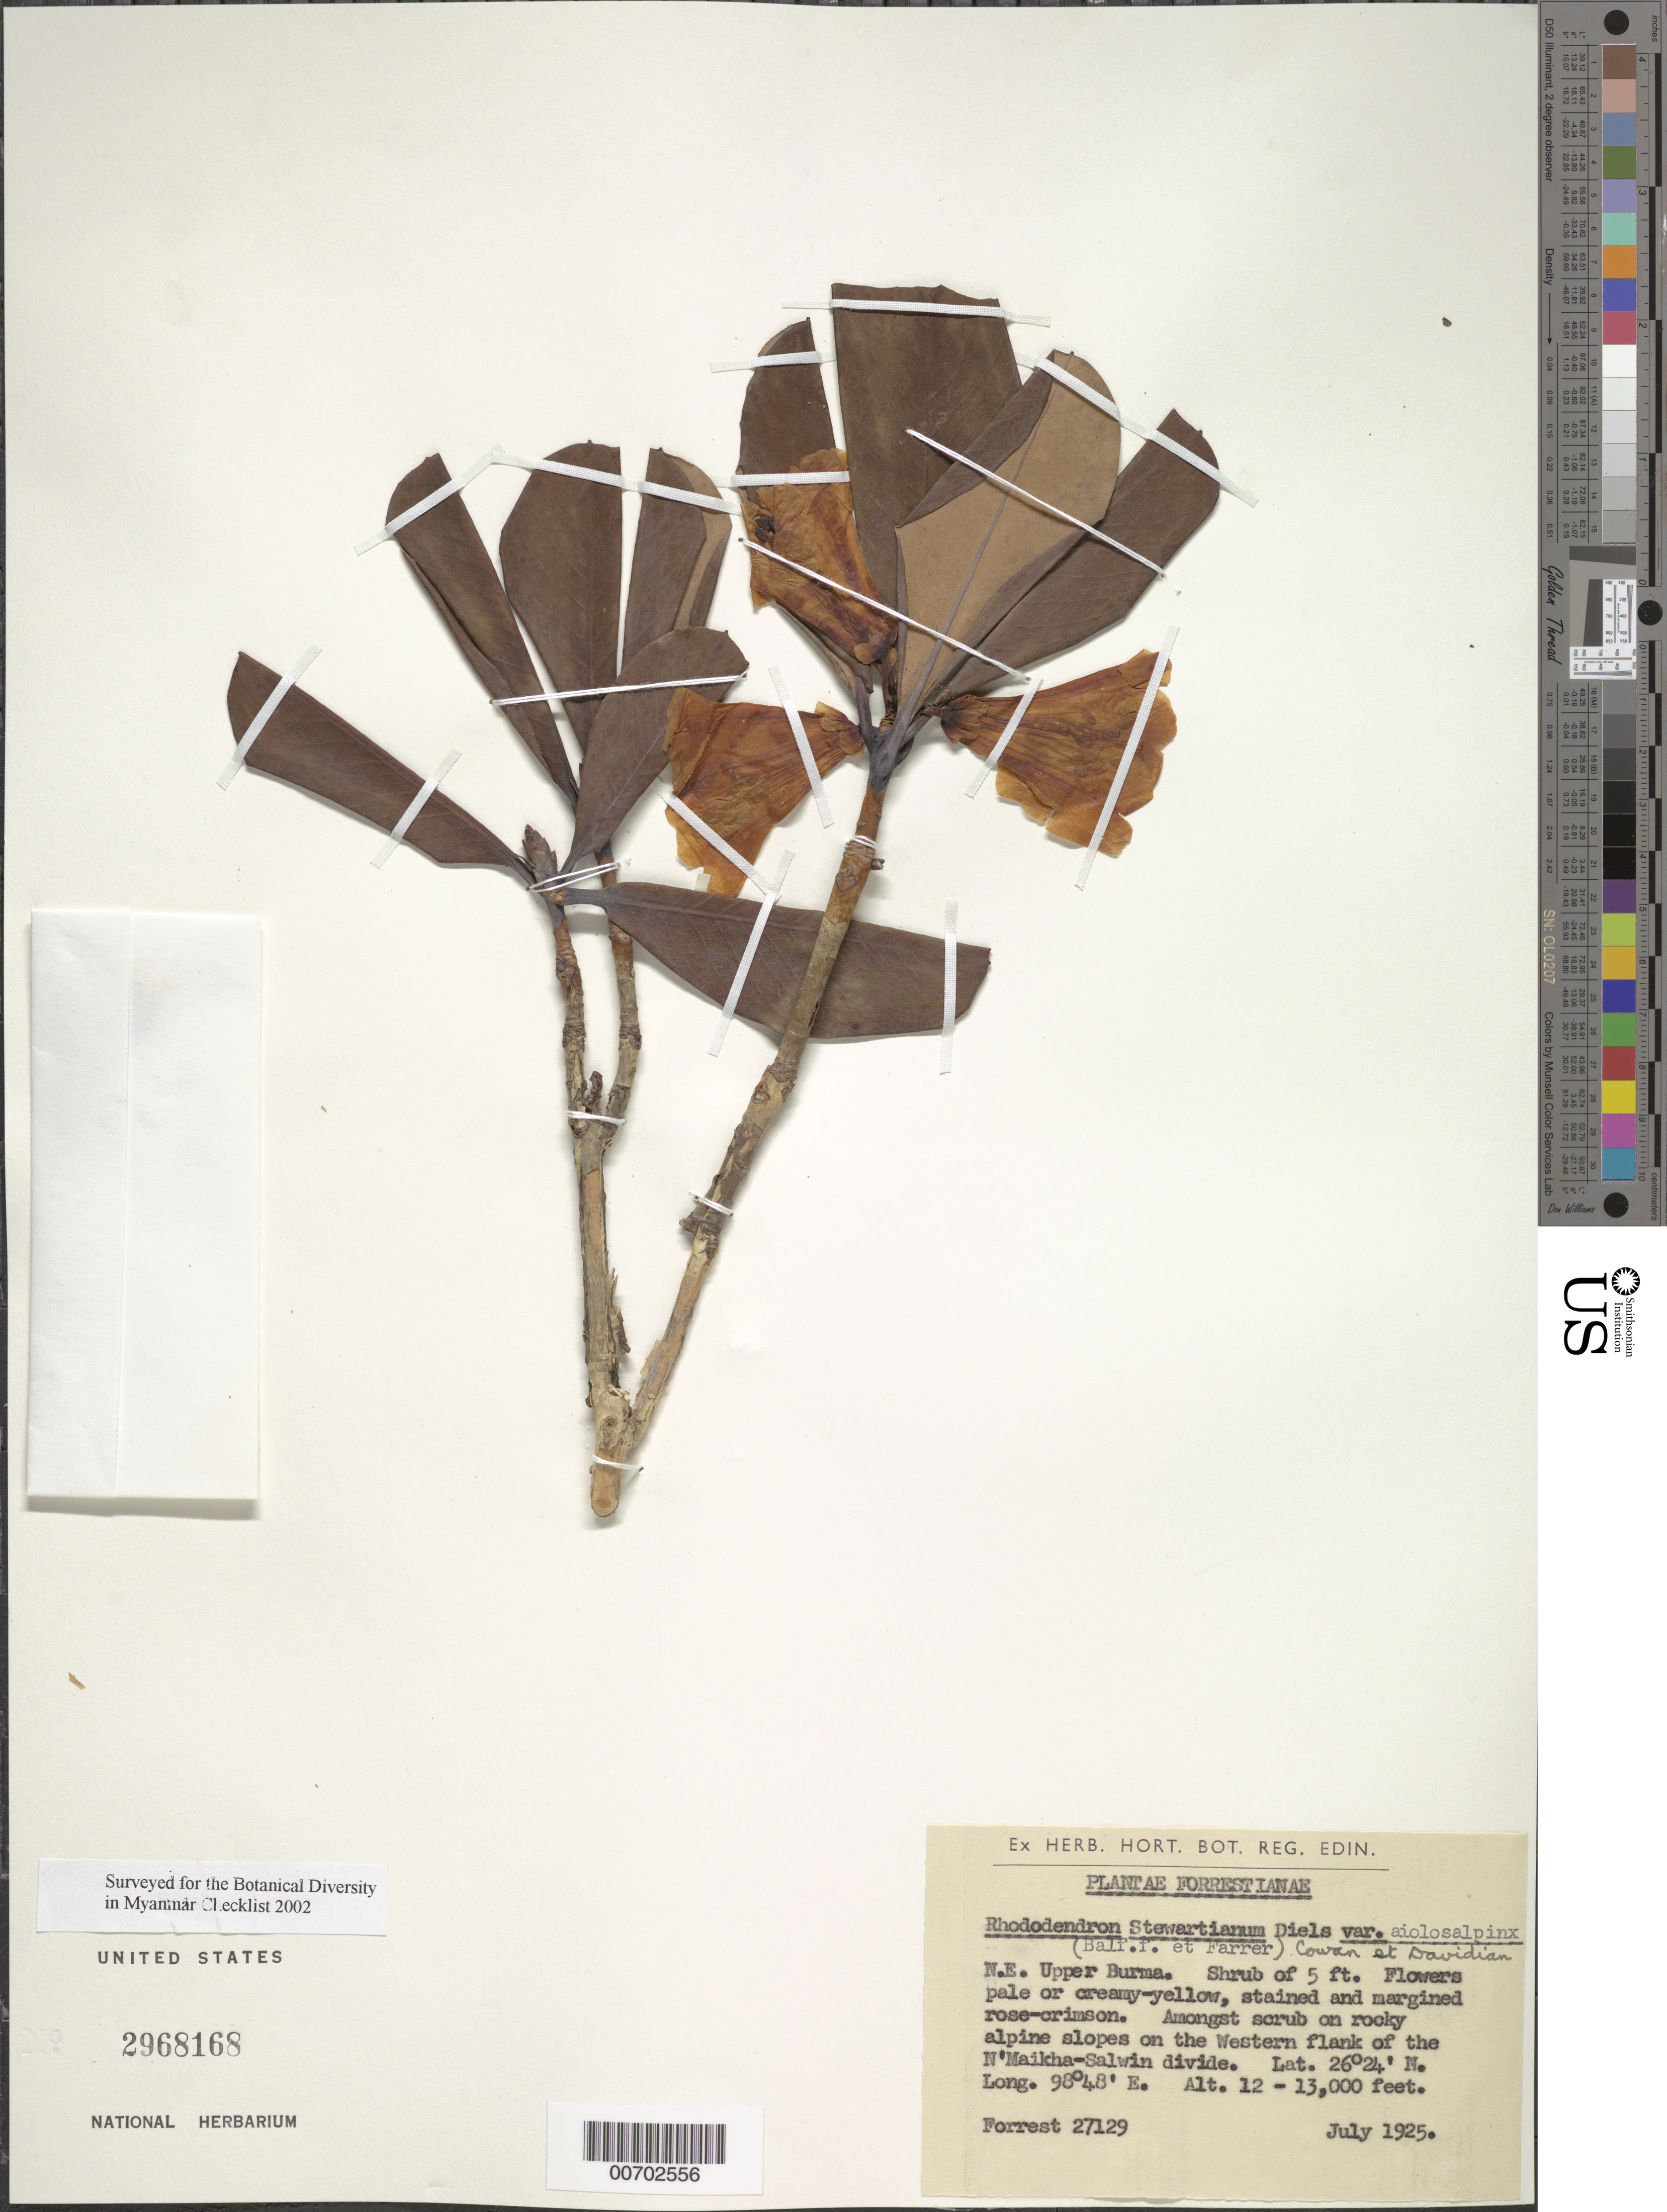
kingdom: Plantae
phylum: Tracheophyta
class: Magnoliopsida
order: Ericales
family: Ericaceae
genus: Rhododendron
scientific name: Rhododendron stewartianum var. aiolosalpinx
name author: (Balf. f. & Farrer) Cowan & Davidian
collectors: G. Forrest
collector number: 27129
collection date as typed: Jul 1925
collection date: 1925-07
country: Myanmar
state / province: Kachin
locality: N'Maikha-Salwin Divide, W flank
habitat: Among scrub on rocky alpine slopes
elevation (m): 3658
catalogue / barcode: US 2968168